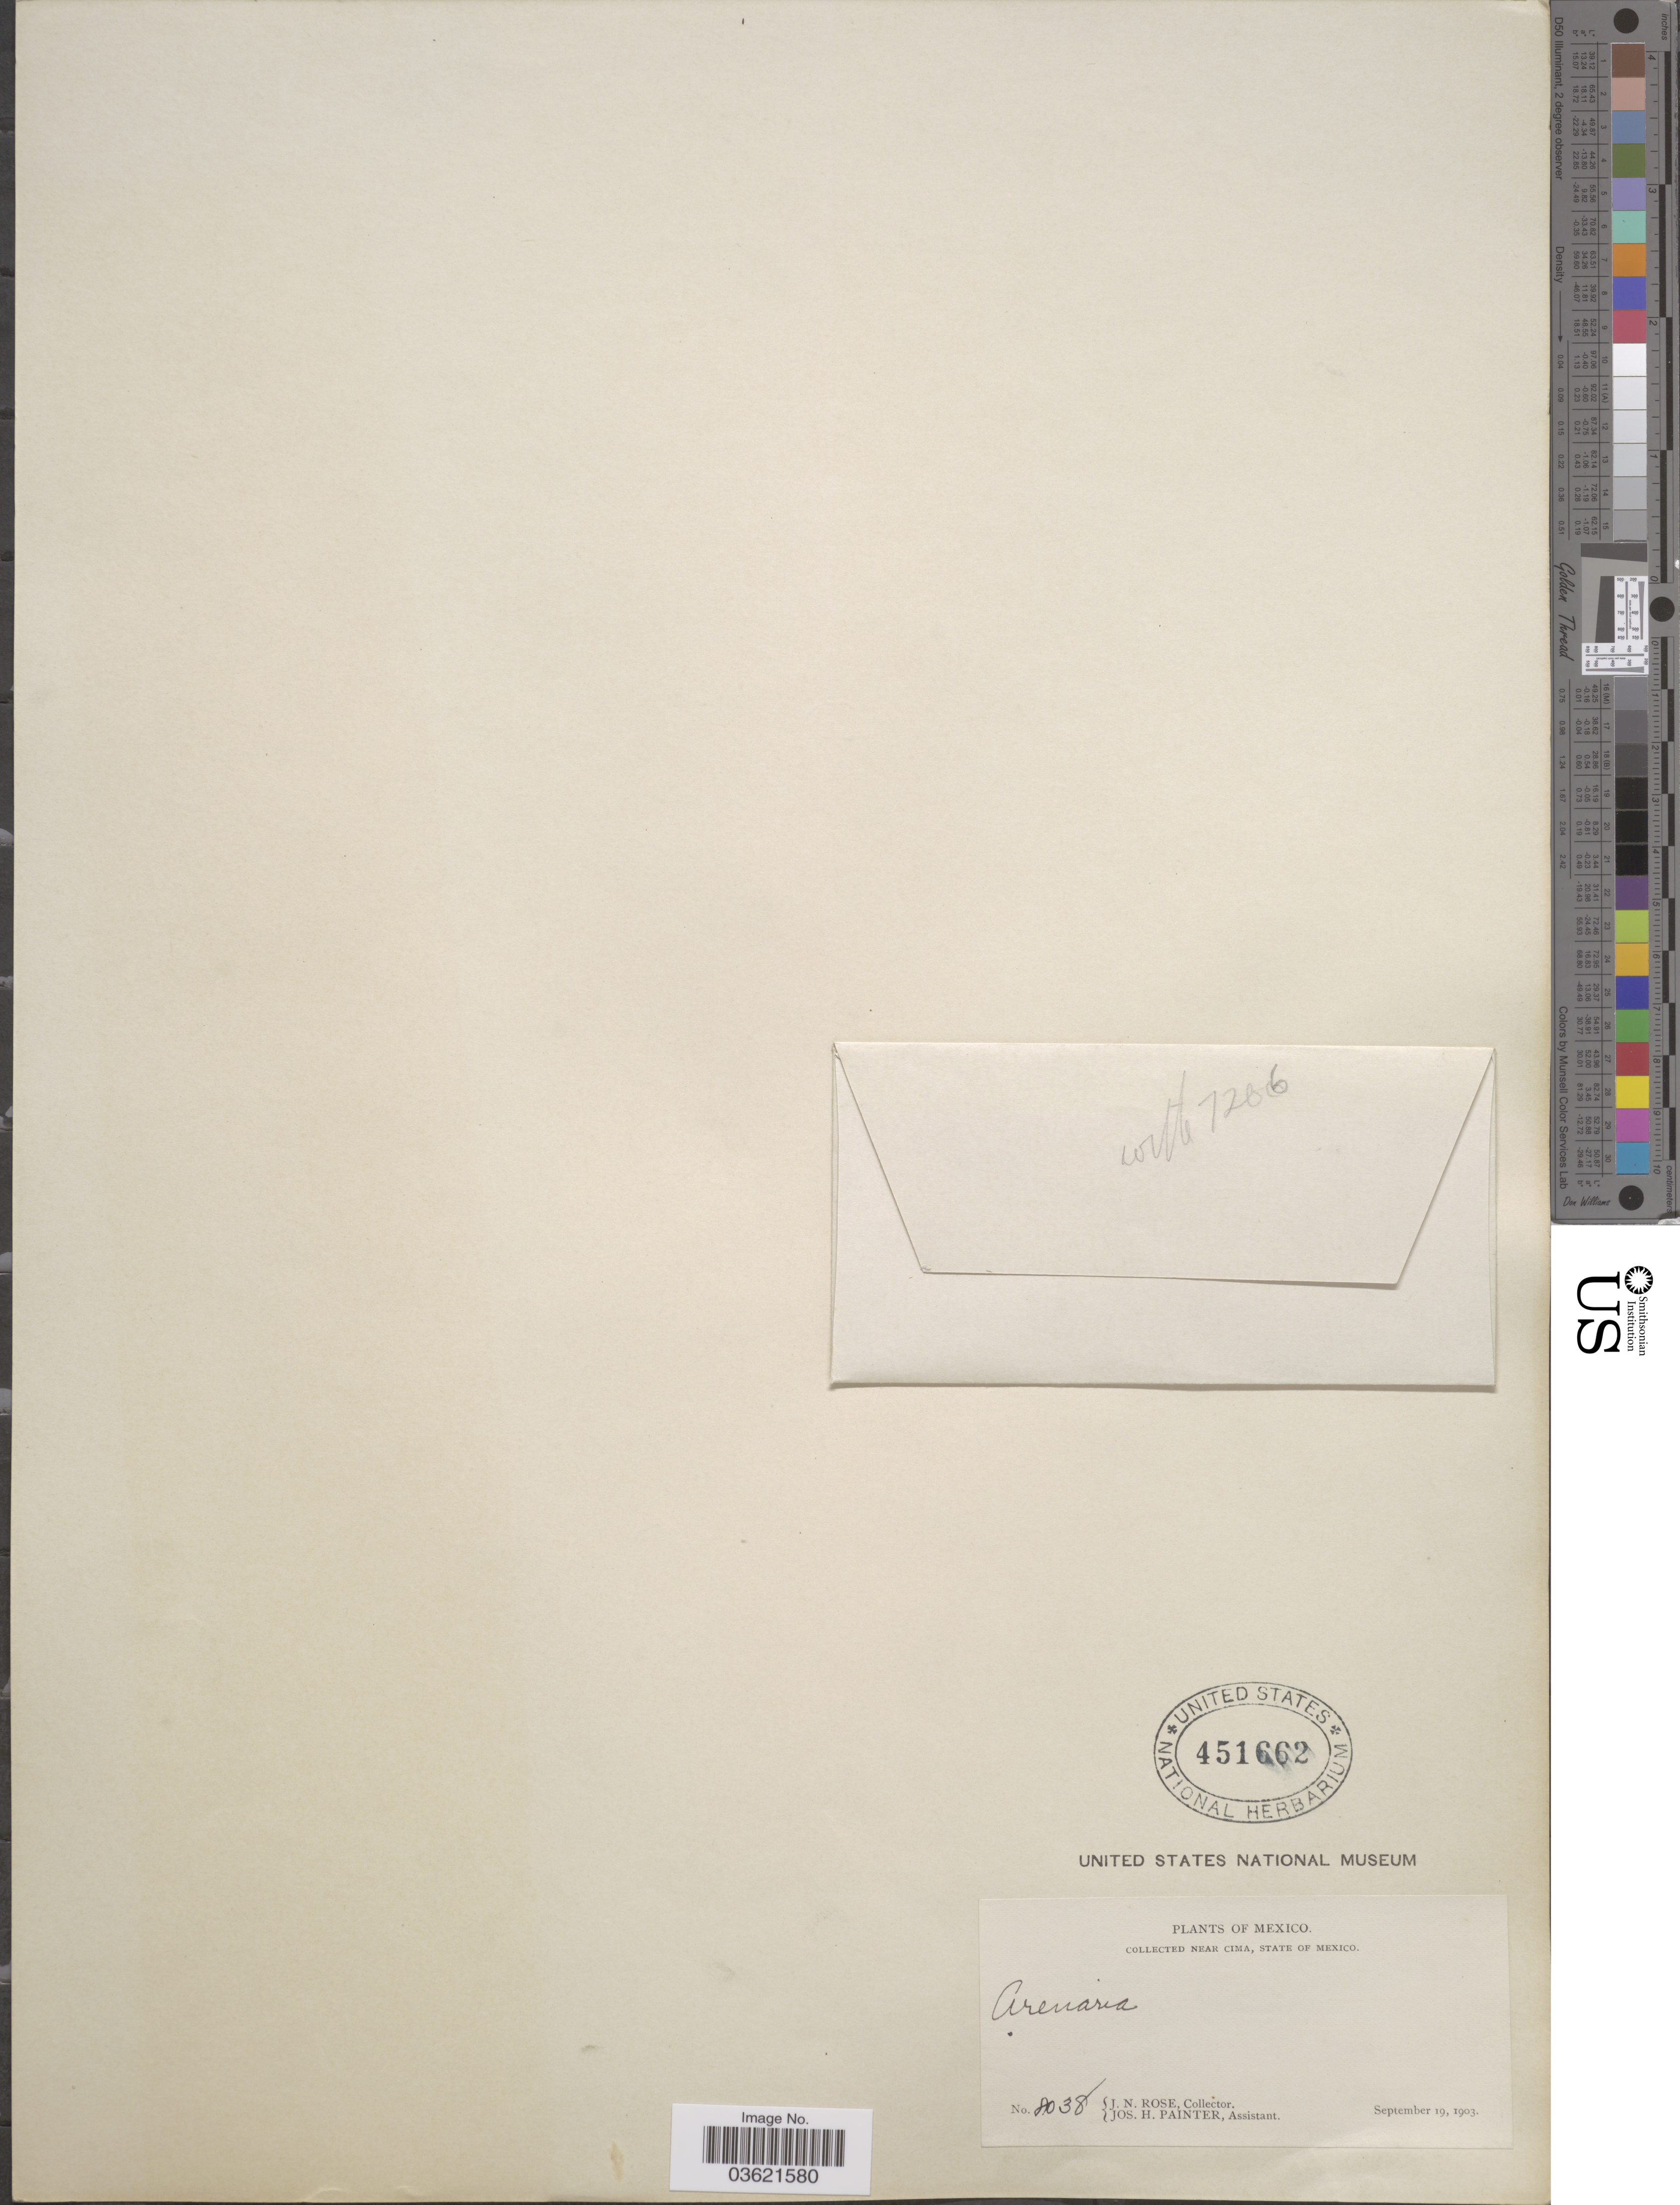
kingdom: Plantae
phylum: Tracheophyta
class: Magnoliopsida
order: Caryophyllales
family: Caryophyllaceae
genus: Arenaria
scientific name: Arenaria lycopodioides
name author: Willd. ex Schltdl.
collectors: J. N. Rose & J. H. Painter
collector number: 8038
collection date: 1903-09-19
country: Mexico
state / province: México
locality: Near Cima.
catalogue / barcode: US 451662